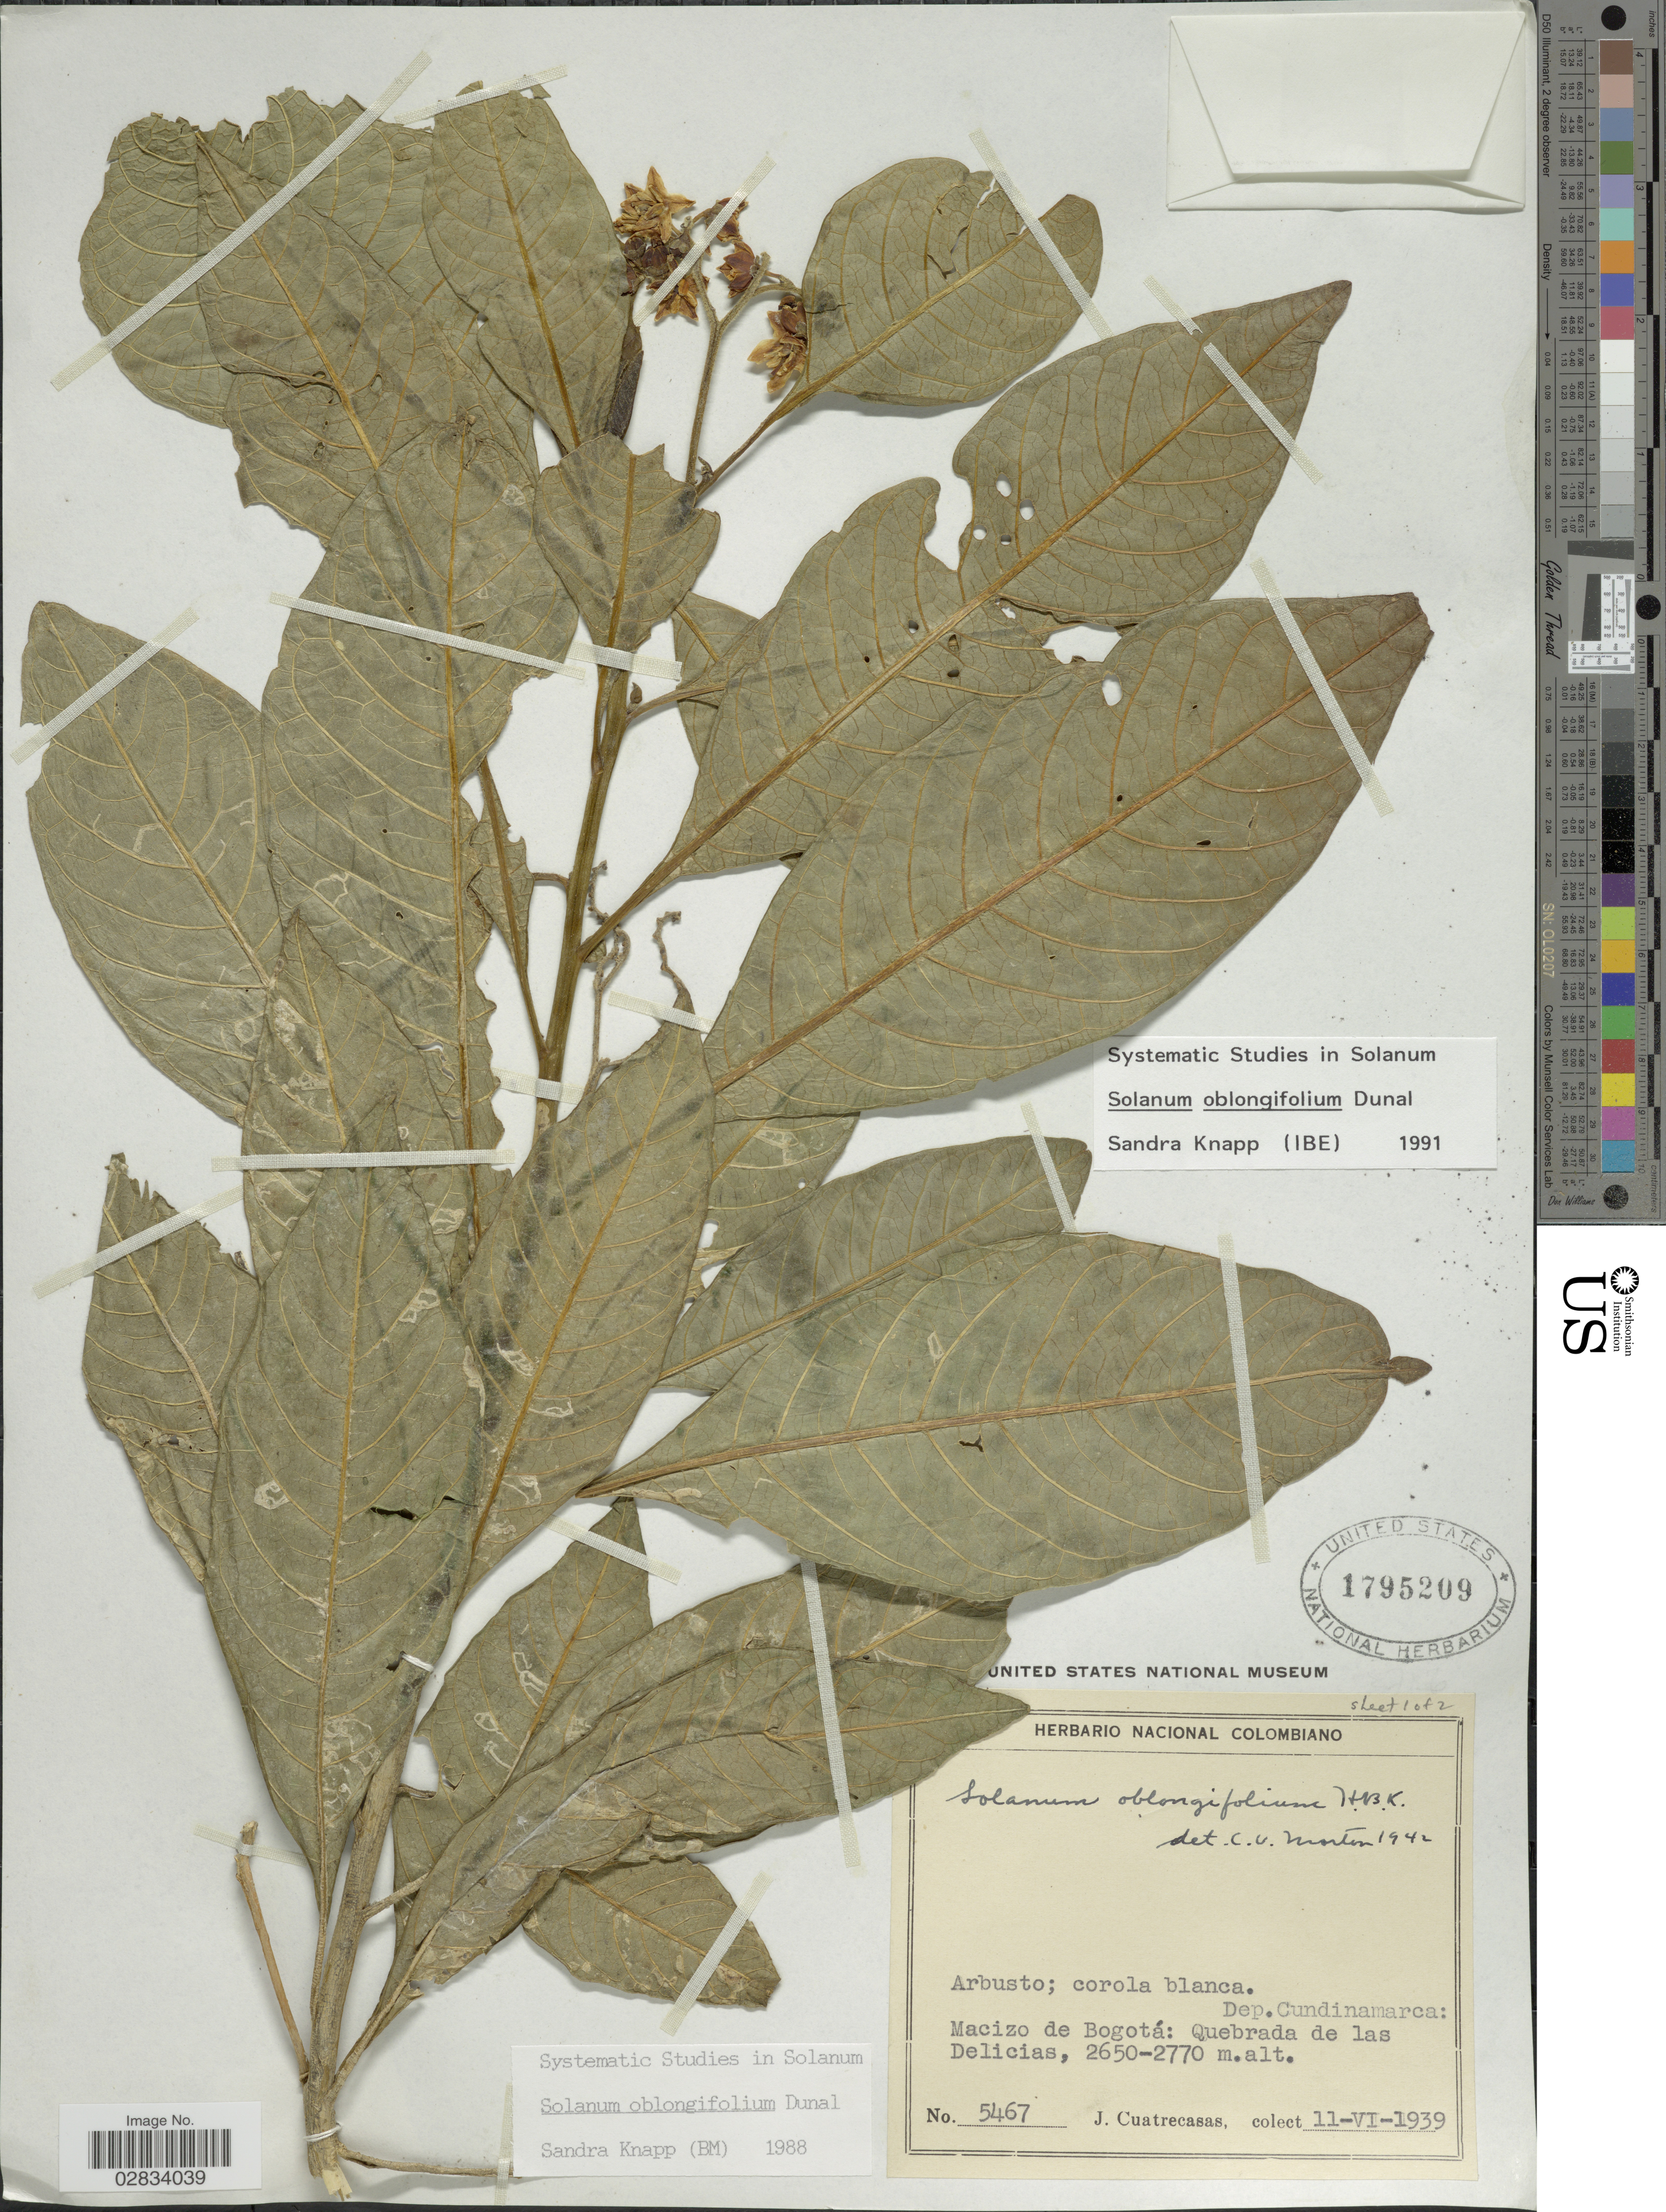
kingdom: Plantae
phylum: Tracheophyta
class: Magnoliopsida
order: Solanales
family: Solanaceae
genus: Solanum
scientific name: Solanum oblongifolium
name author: Duval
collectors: J. Cuatrecasas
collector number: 5467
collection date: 1939-06-11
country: Colombia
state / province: Cundinamarca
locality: Dep. Cundinamarca: Macizo de Bogotá: Quebrada de las Delicias.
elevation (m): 2650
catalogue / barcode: US 1795209